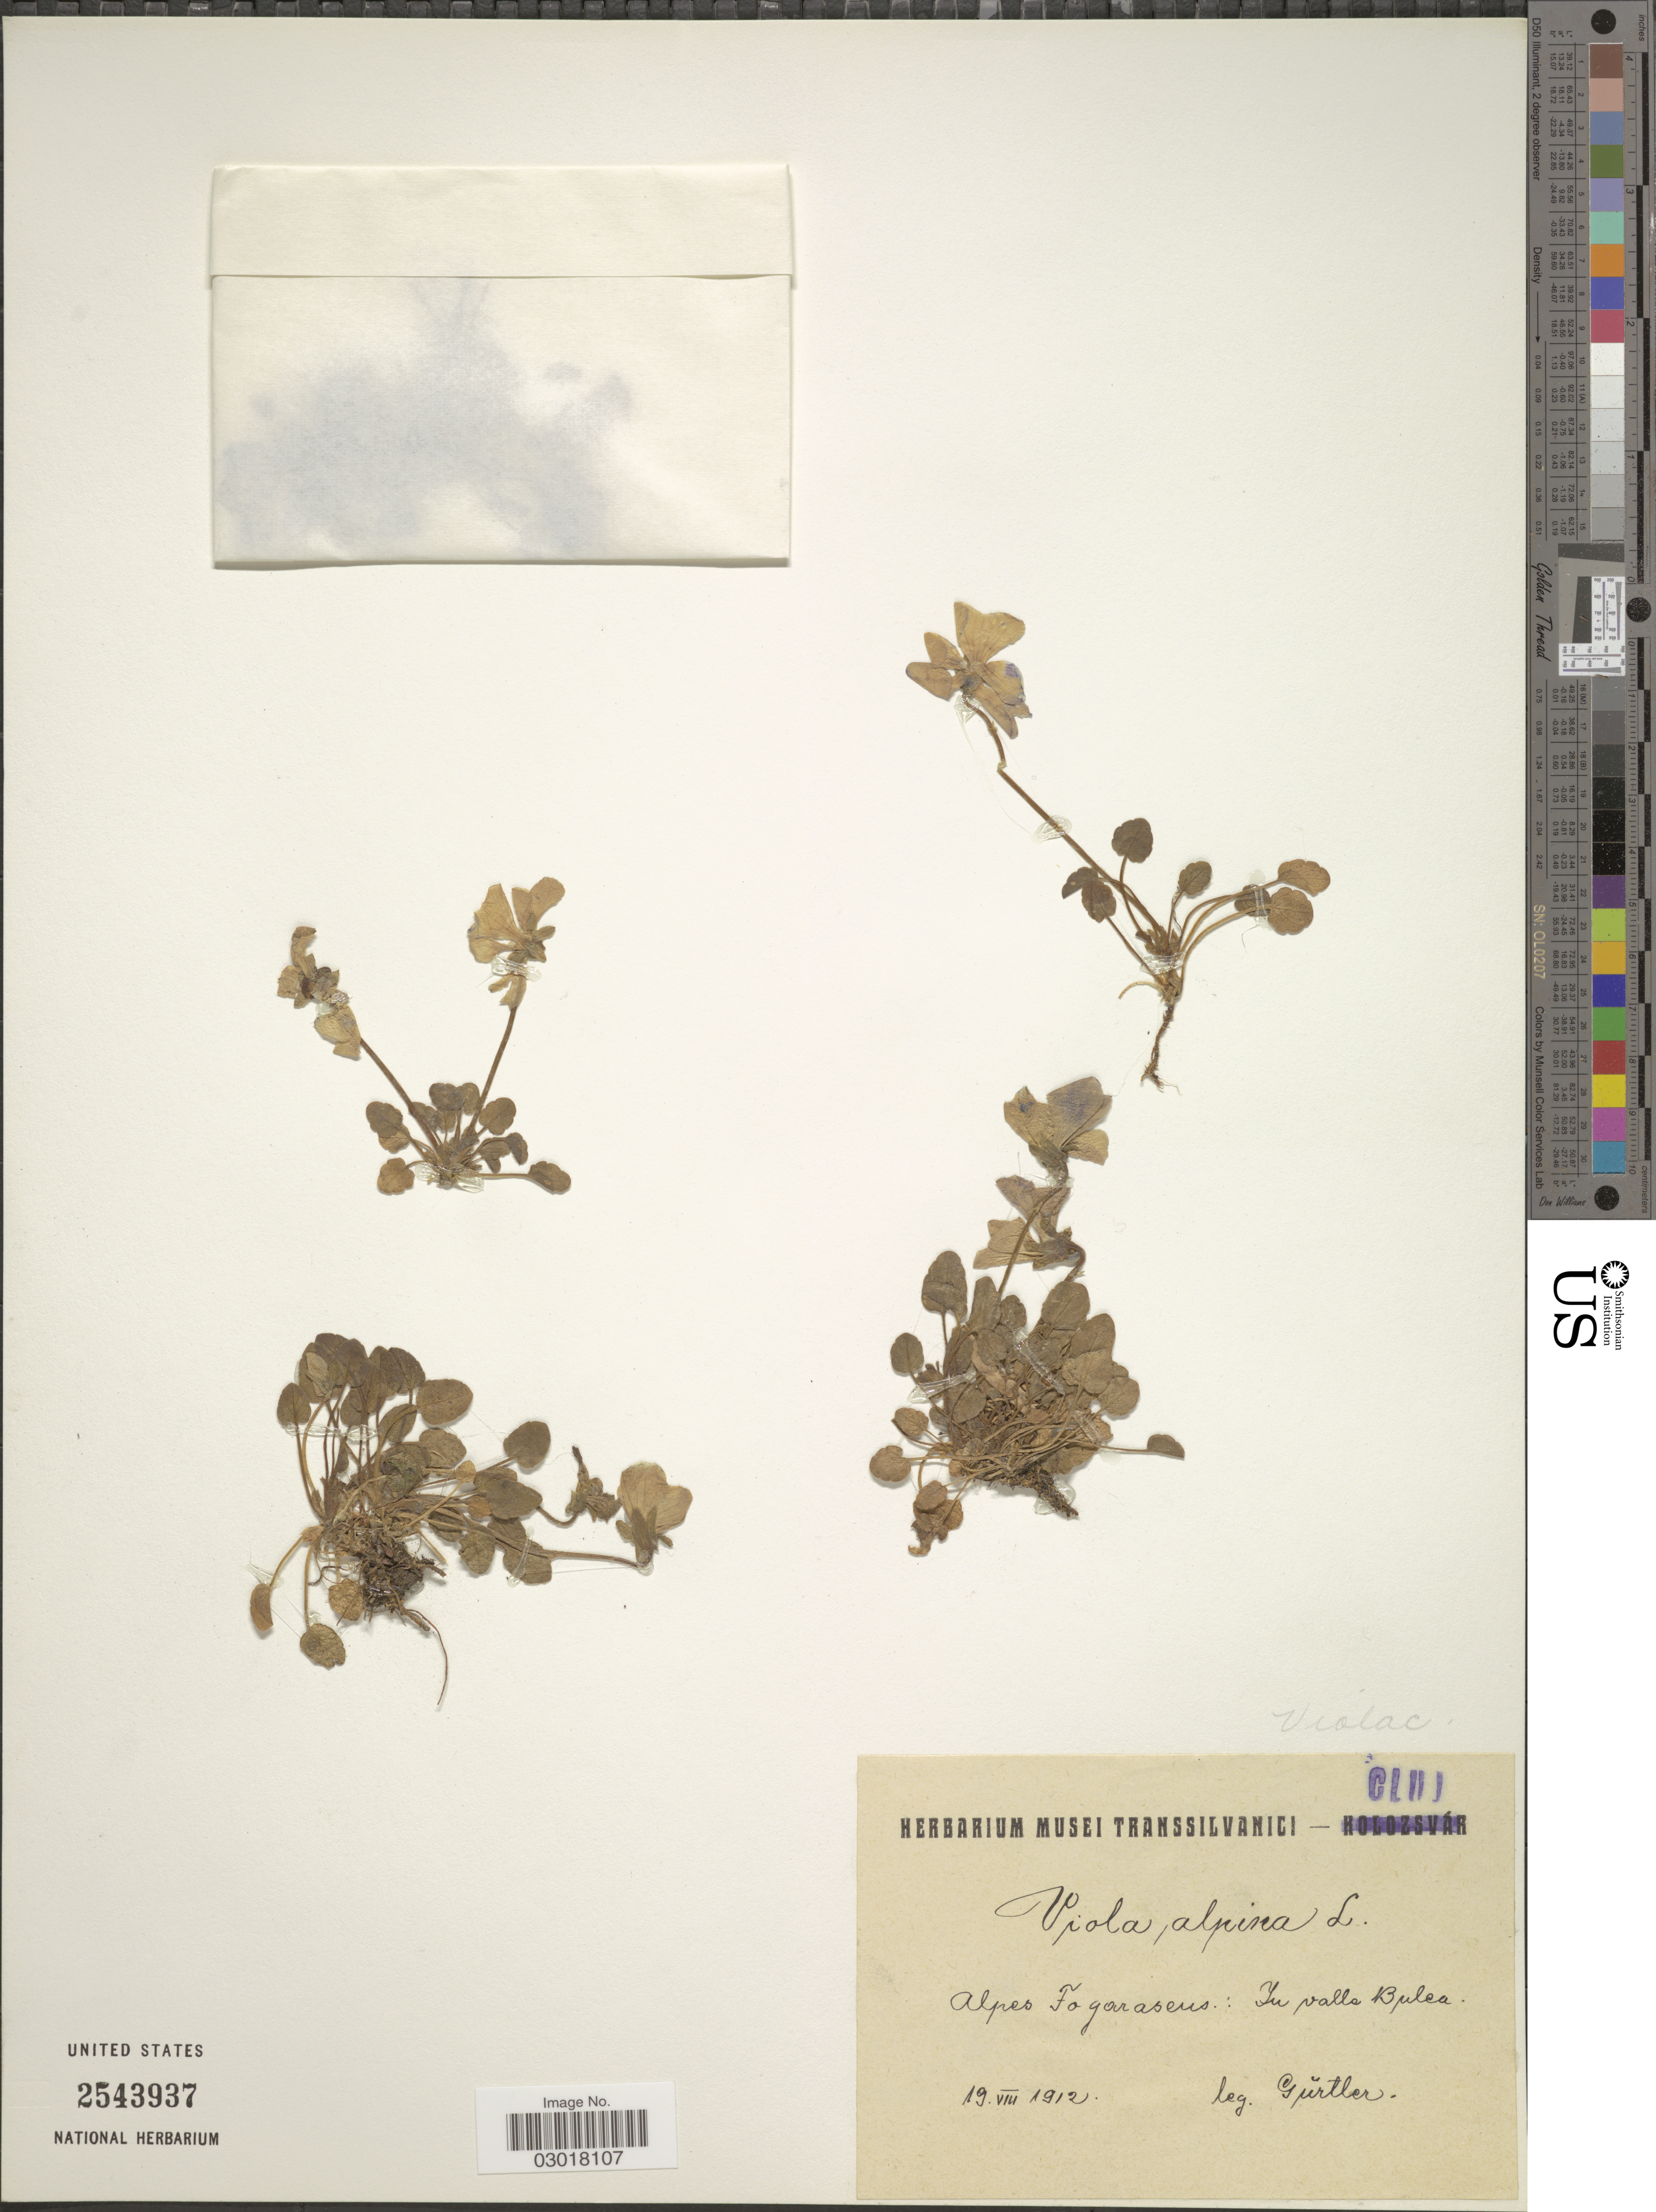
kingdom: Plantae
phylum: Tracheophyta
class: Magnoliopsida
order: Malpighiales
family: Violaceae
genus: Viola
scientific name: Viola alpina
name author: Jacq.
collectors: Gürtler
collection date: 1912-08-19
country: Romania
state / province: Cluj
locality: Alpes Fogaraseus: In valle Bulca.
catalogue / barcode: US 2543937